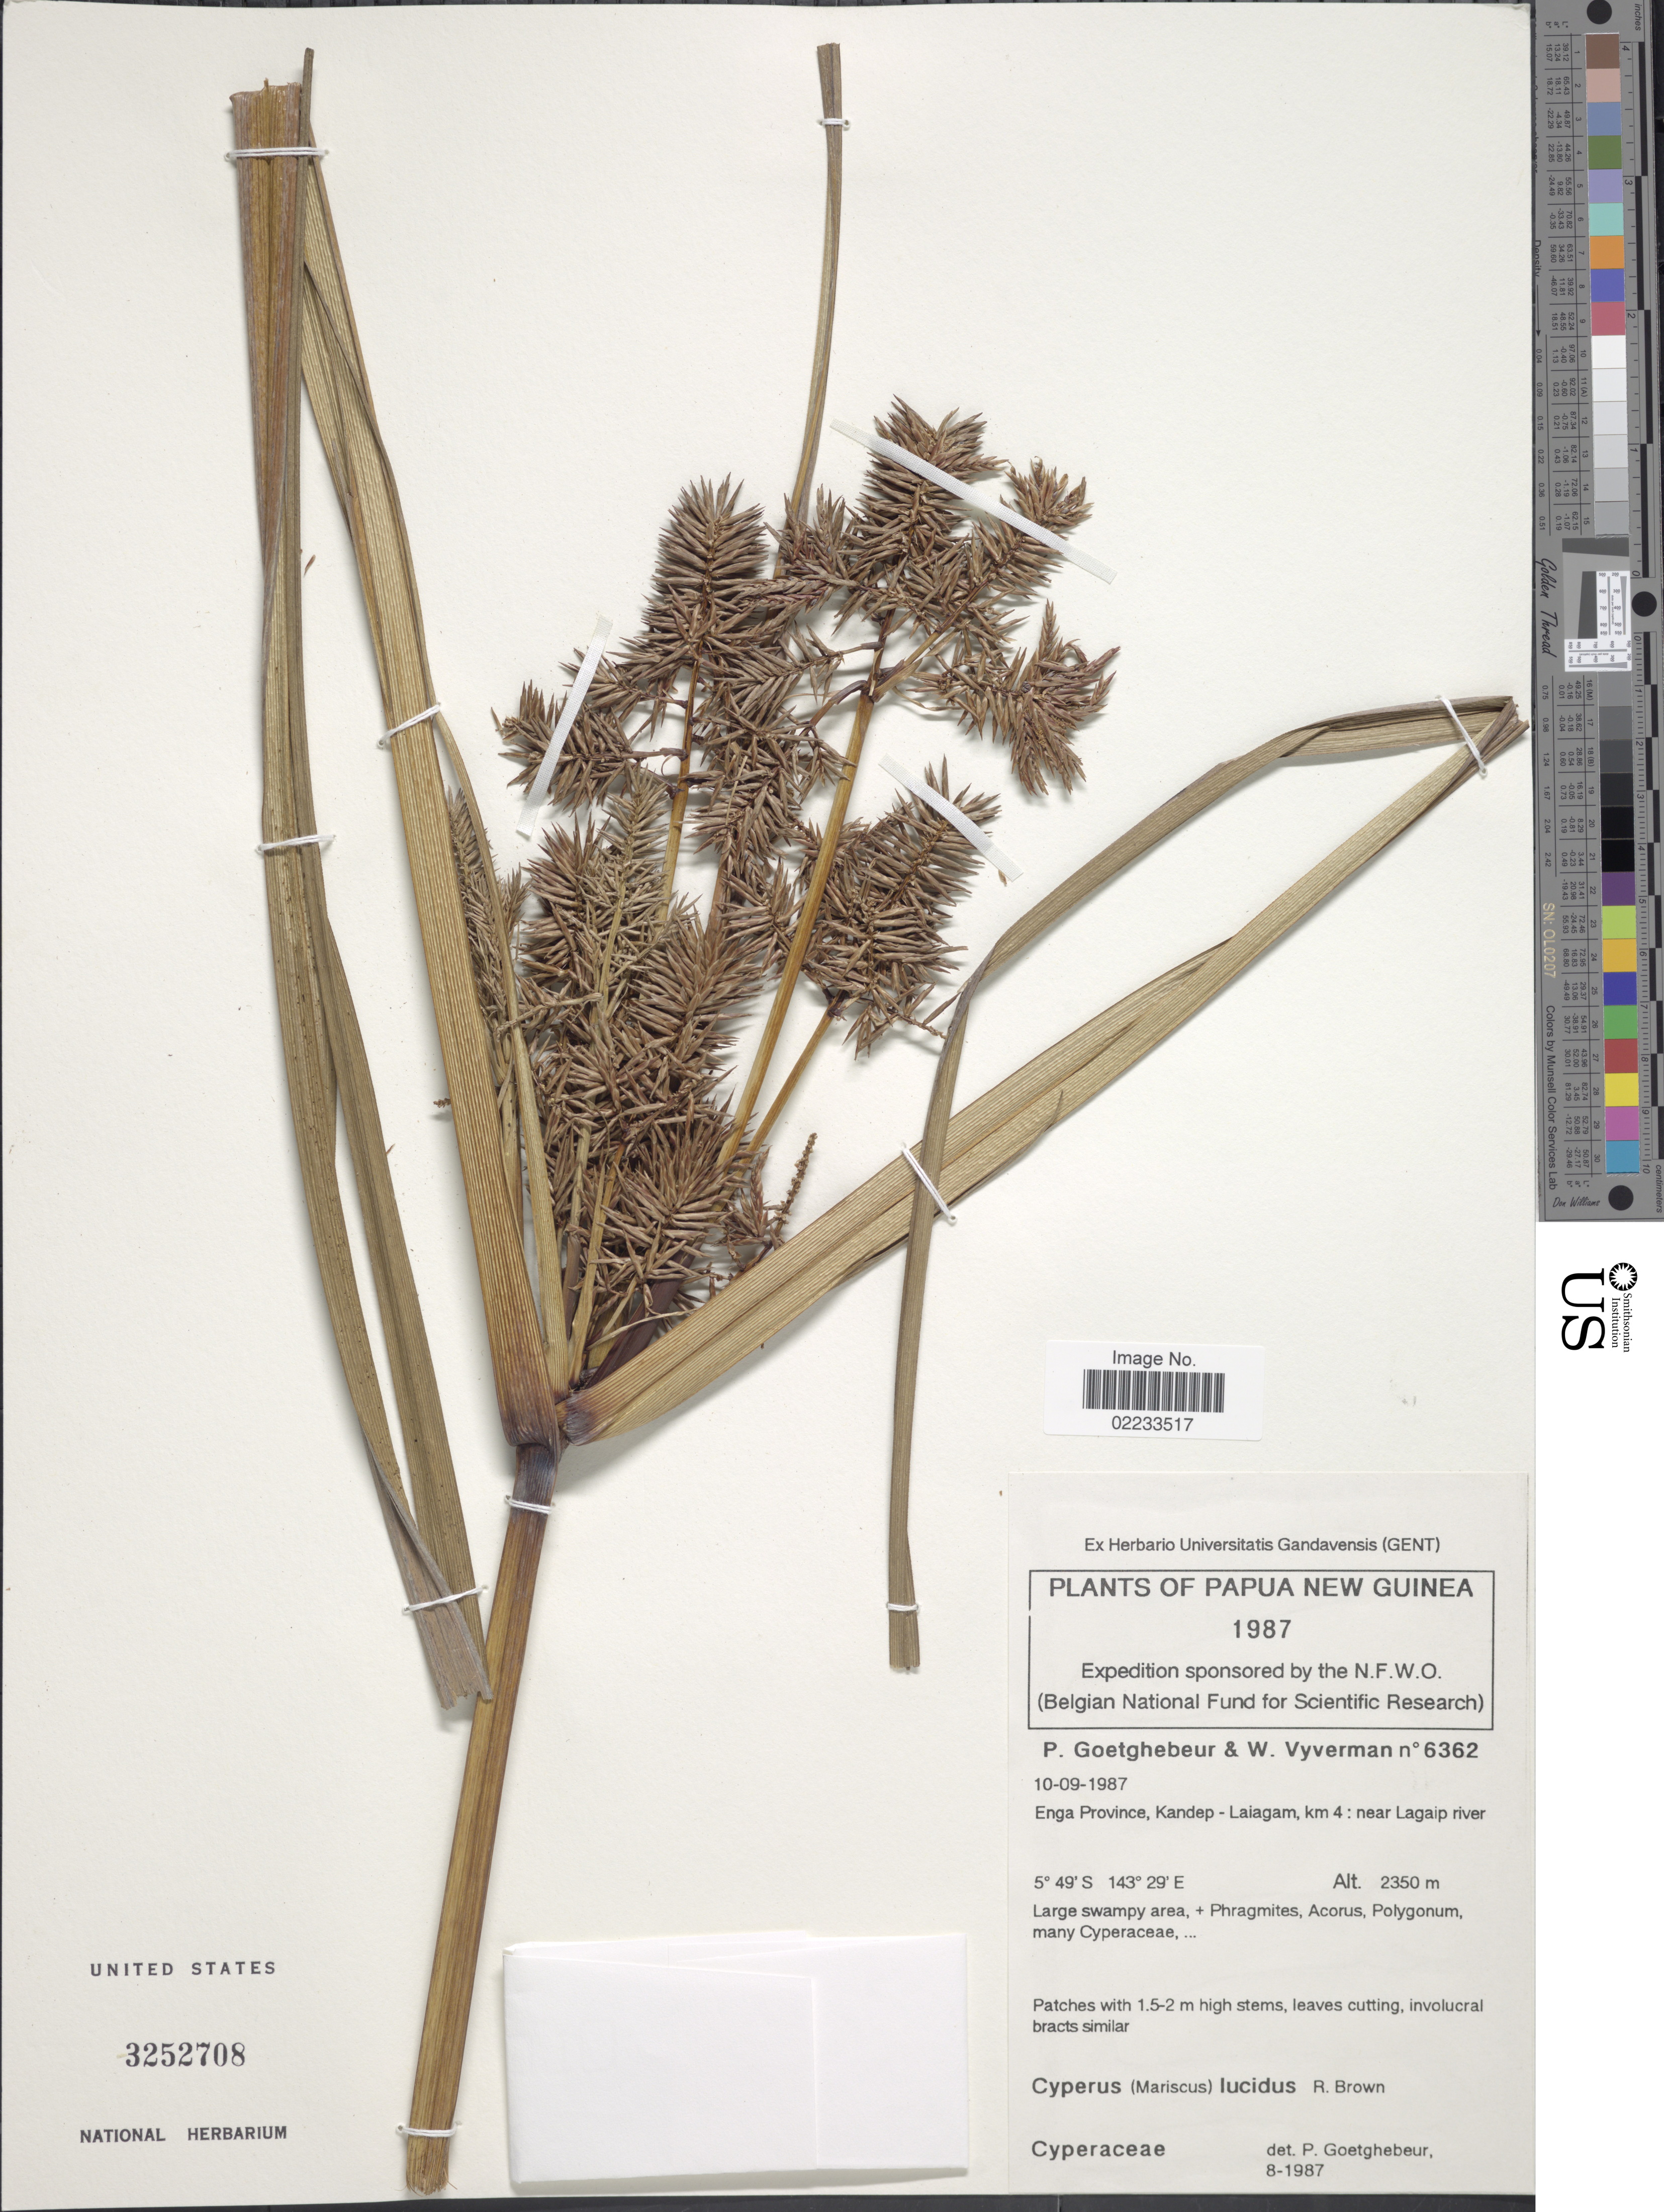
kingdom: Plantae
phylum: Tracheophyta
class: Liliopsida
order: Poales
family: Cyperaceae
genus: Cyperus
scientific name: Cyperus lucidus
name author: R. Br.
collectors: P. Goetghebeur & W. Vyverman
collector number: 6362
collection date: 1987-09-10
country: Papua New Guinea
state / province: Enga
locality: Kandep-Laiagam, km 4, near Lagaip River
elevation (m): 2350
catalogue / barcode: US 3252708